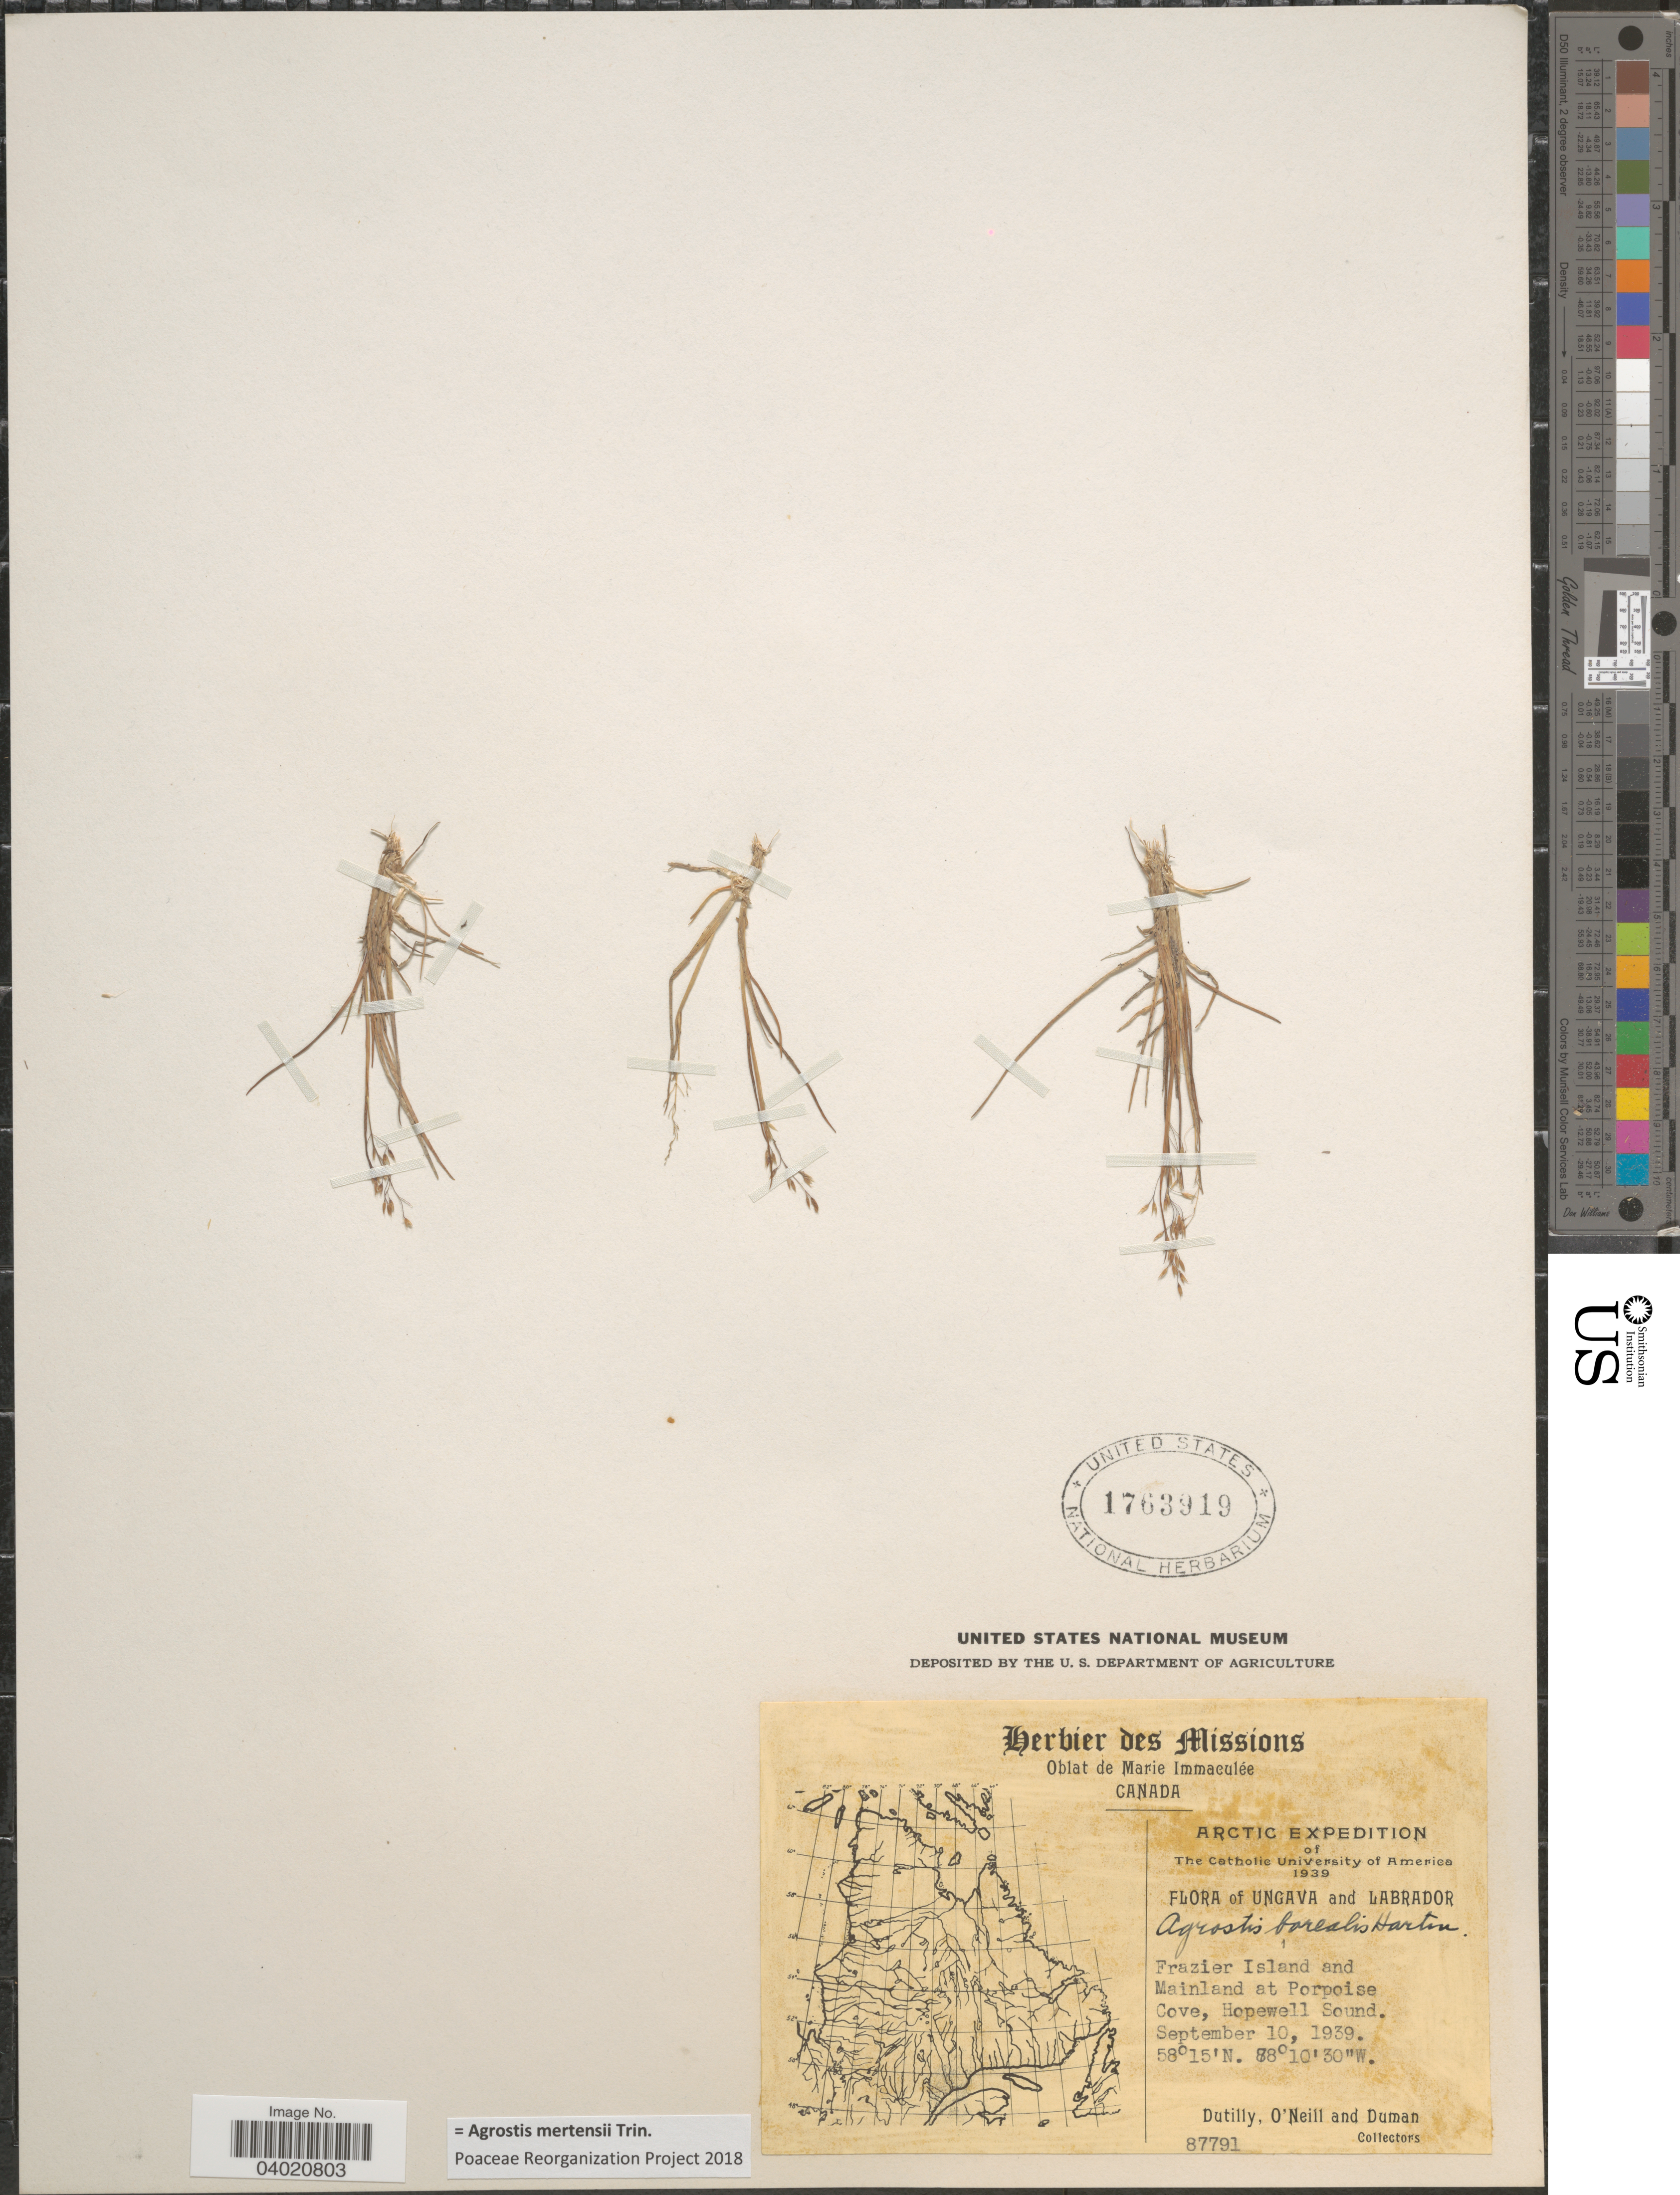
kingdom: Plantae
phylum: Tracheophyta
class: Liliopsida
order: Poales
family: Poaceae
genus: Agrostis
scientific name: Agrostis mertensii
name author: Trin.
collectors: -. Dutilly, O' Neill & -. Duman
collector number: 87791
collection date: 1939-09-10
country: Canada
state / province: Newfoundland and Labrador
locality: Ungava and Labrador. Frazier Island and Mainland at Porpoise Cove, Hopewell Sound.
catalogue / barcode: US 1763919